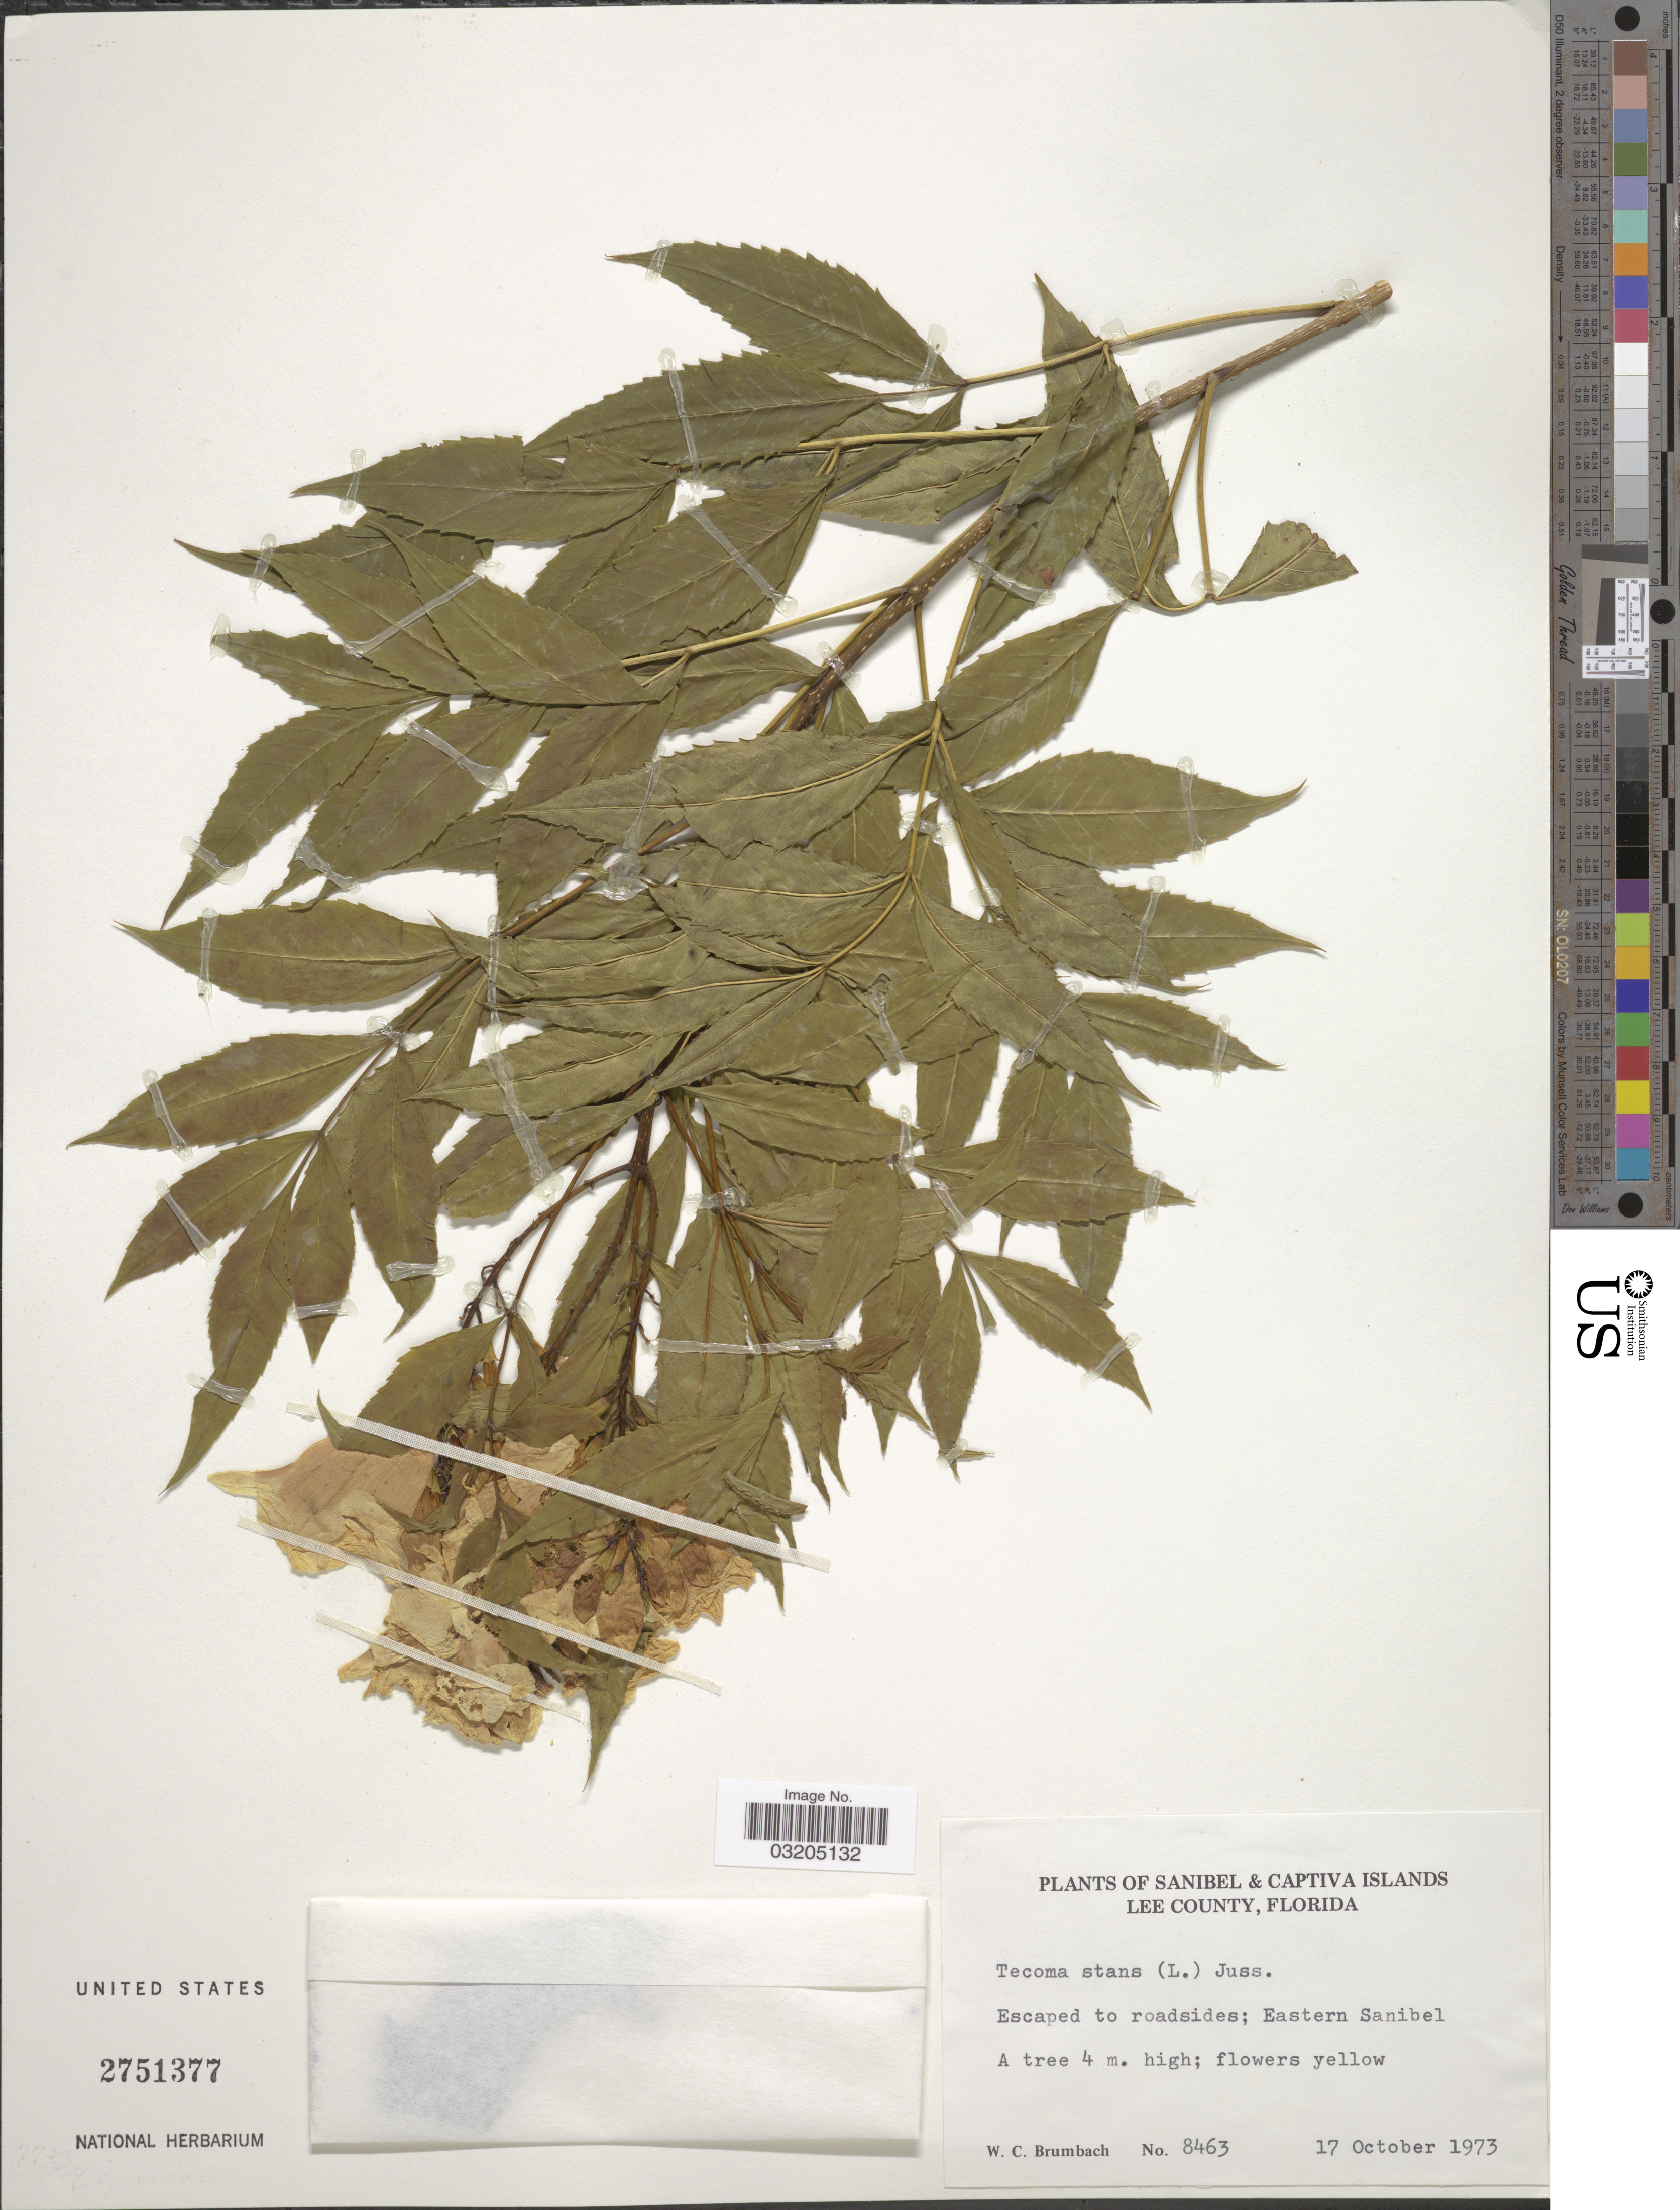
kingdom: Plantae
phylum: Tracheophyta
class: Magnoliopsida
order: Lamiales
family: Bignoniaceae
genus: Tecoma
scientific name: Tecoma stans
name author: (L.) Juss. ex Kunth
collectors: W. C. Brumbach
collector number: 8463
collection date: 1973-10-17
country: United States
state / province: Florida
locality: Sanibel & Captiva Islands, Lee County. Eastern Sanibel.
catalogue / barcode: US 2751377